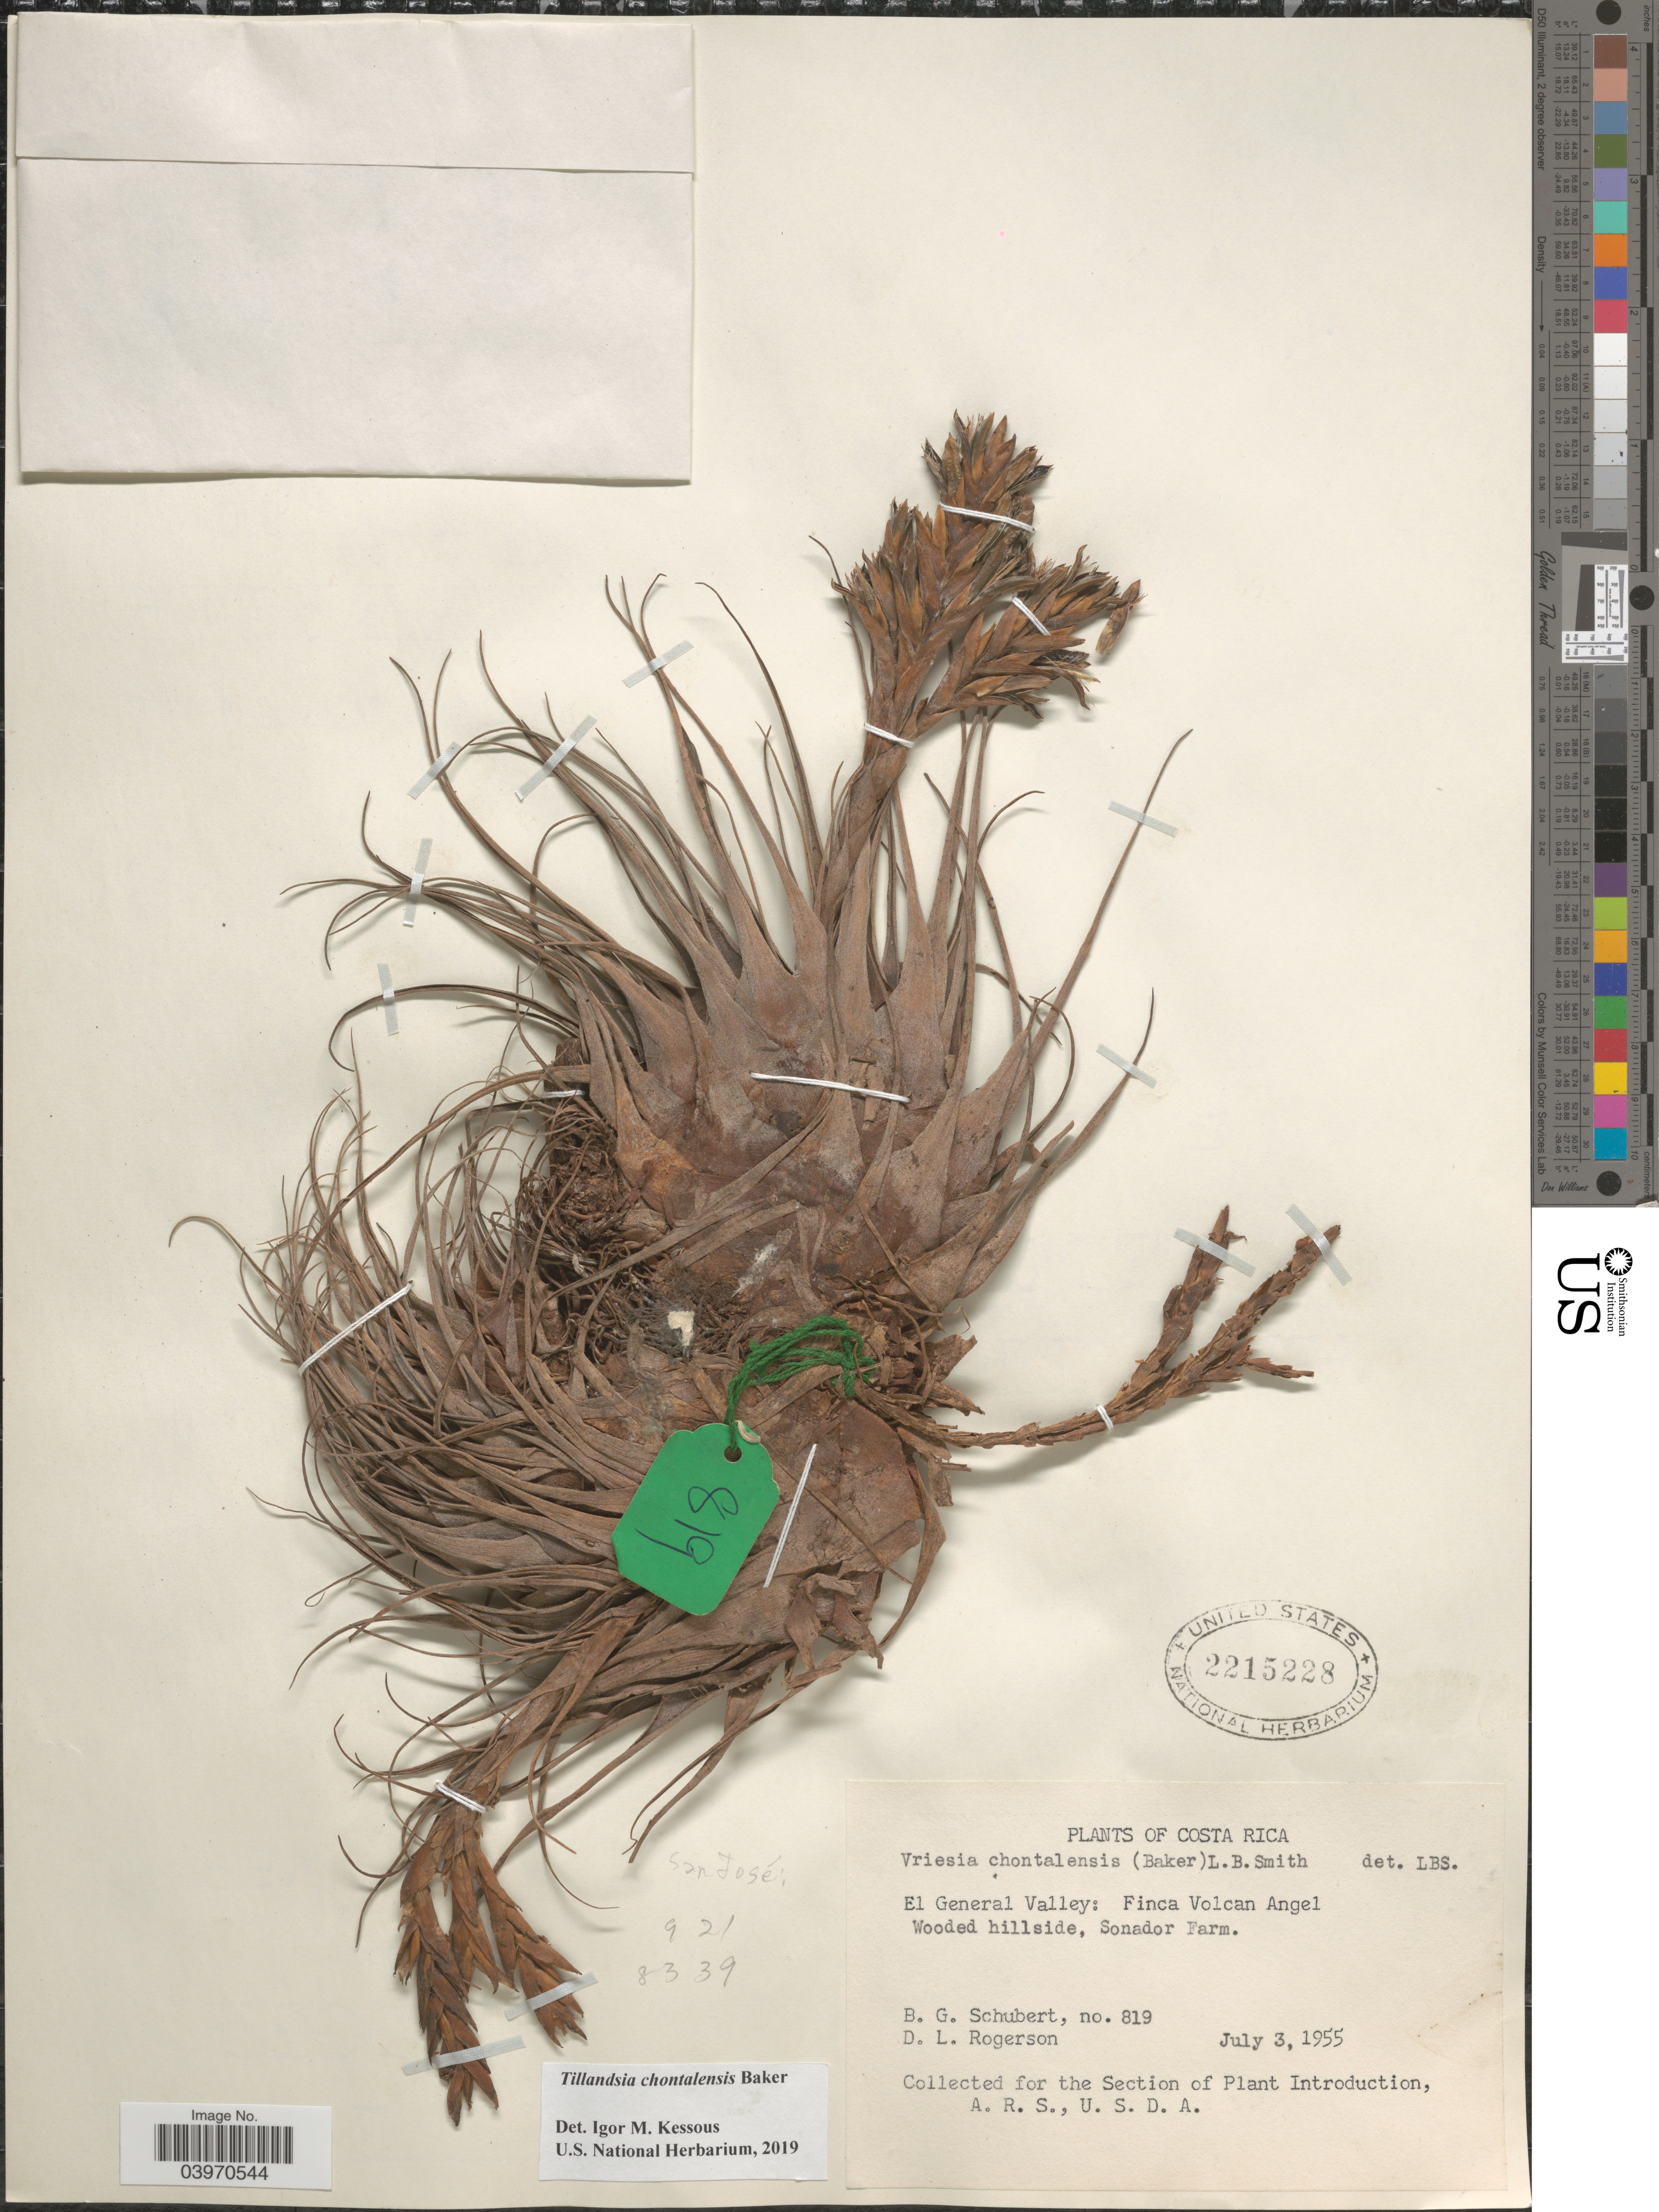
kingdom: Plantae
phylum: Tracheophyta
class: Liliopsida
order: Poales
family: Bromeliaceae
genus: Tillandsia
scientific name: Tillandsia chontalensis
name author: Baker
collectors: B. Schubert & D. Rogerson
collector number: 819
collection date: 1955-07-03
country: Costa Rica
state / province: San José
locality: El General Valley: Finca Volcan Angel. Wooded hillside, Sonador Farm.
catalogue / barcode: US 2215228